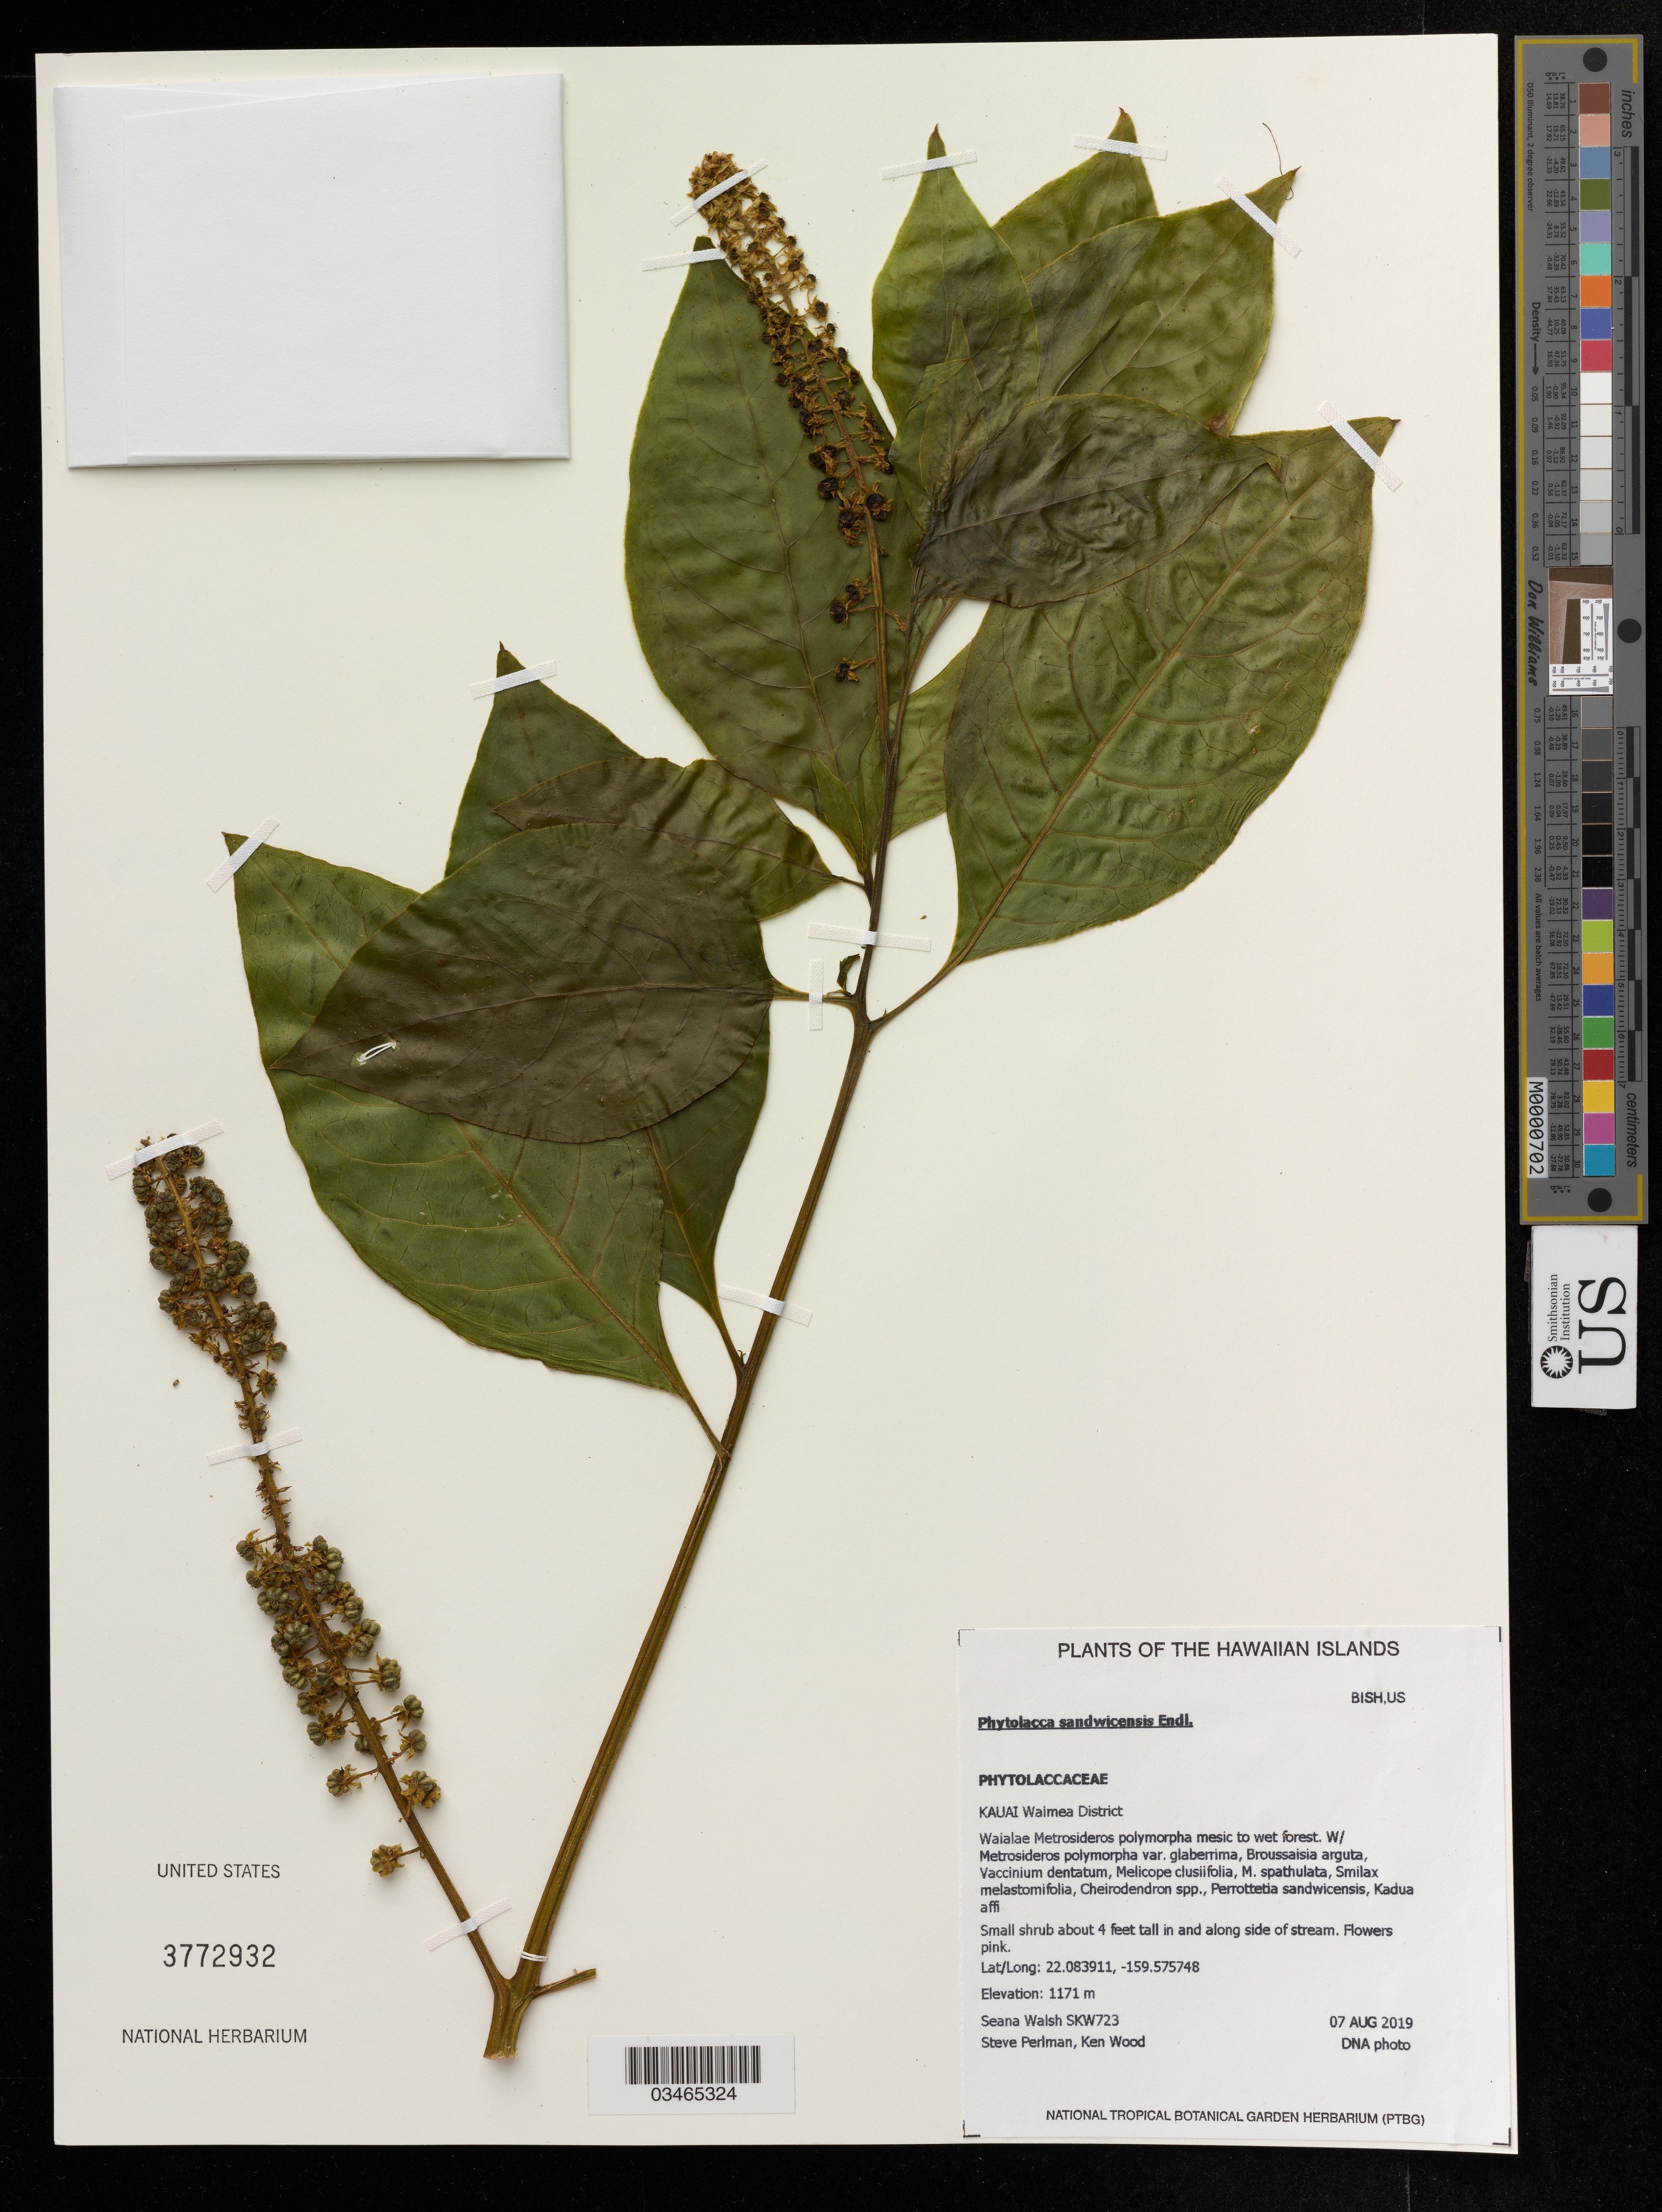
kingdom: Plantae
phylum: Tracheophyta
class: Magnoliopsida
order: Caryophyllales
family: Phytolaccaceae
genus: Phytolacca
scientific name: Phytolacca sandwicensis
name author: Endl.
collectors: S. Walsh, S. Perlman & K. R. Wood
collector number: SKW723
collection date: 2019-08-07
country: United States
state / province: Hawaii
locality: Kauai Waimea District, Waialae Metrosideros polymorpha mesic to wet forest.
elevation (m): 1171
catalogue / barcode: US 3772932